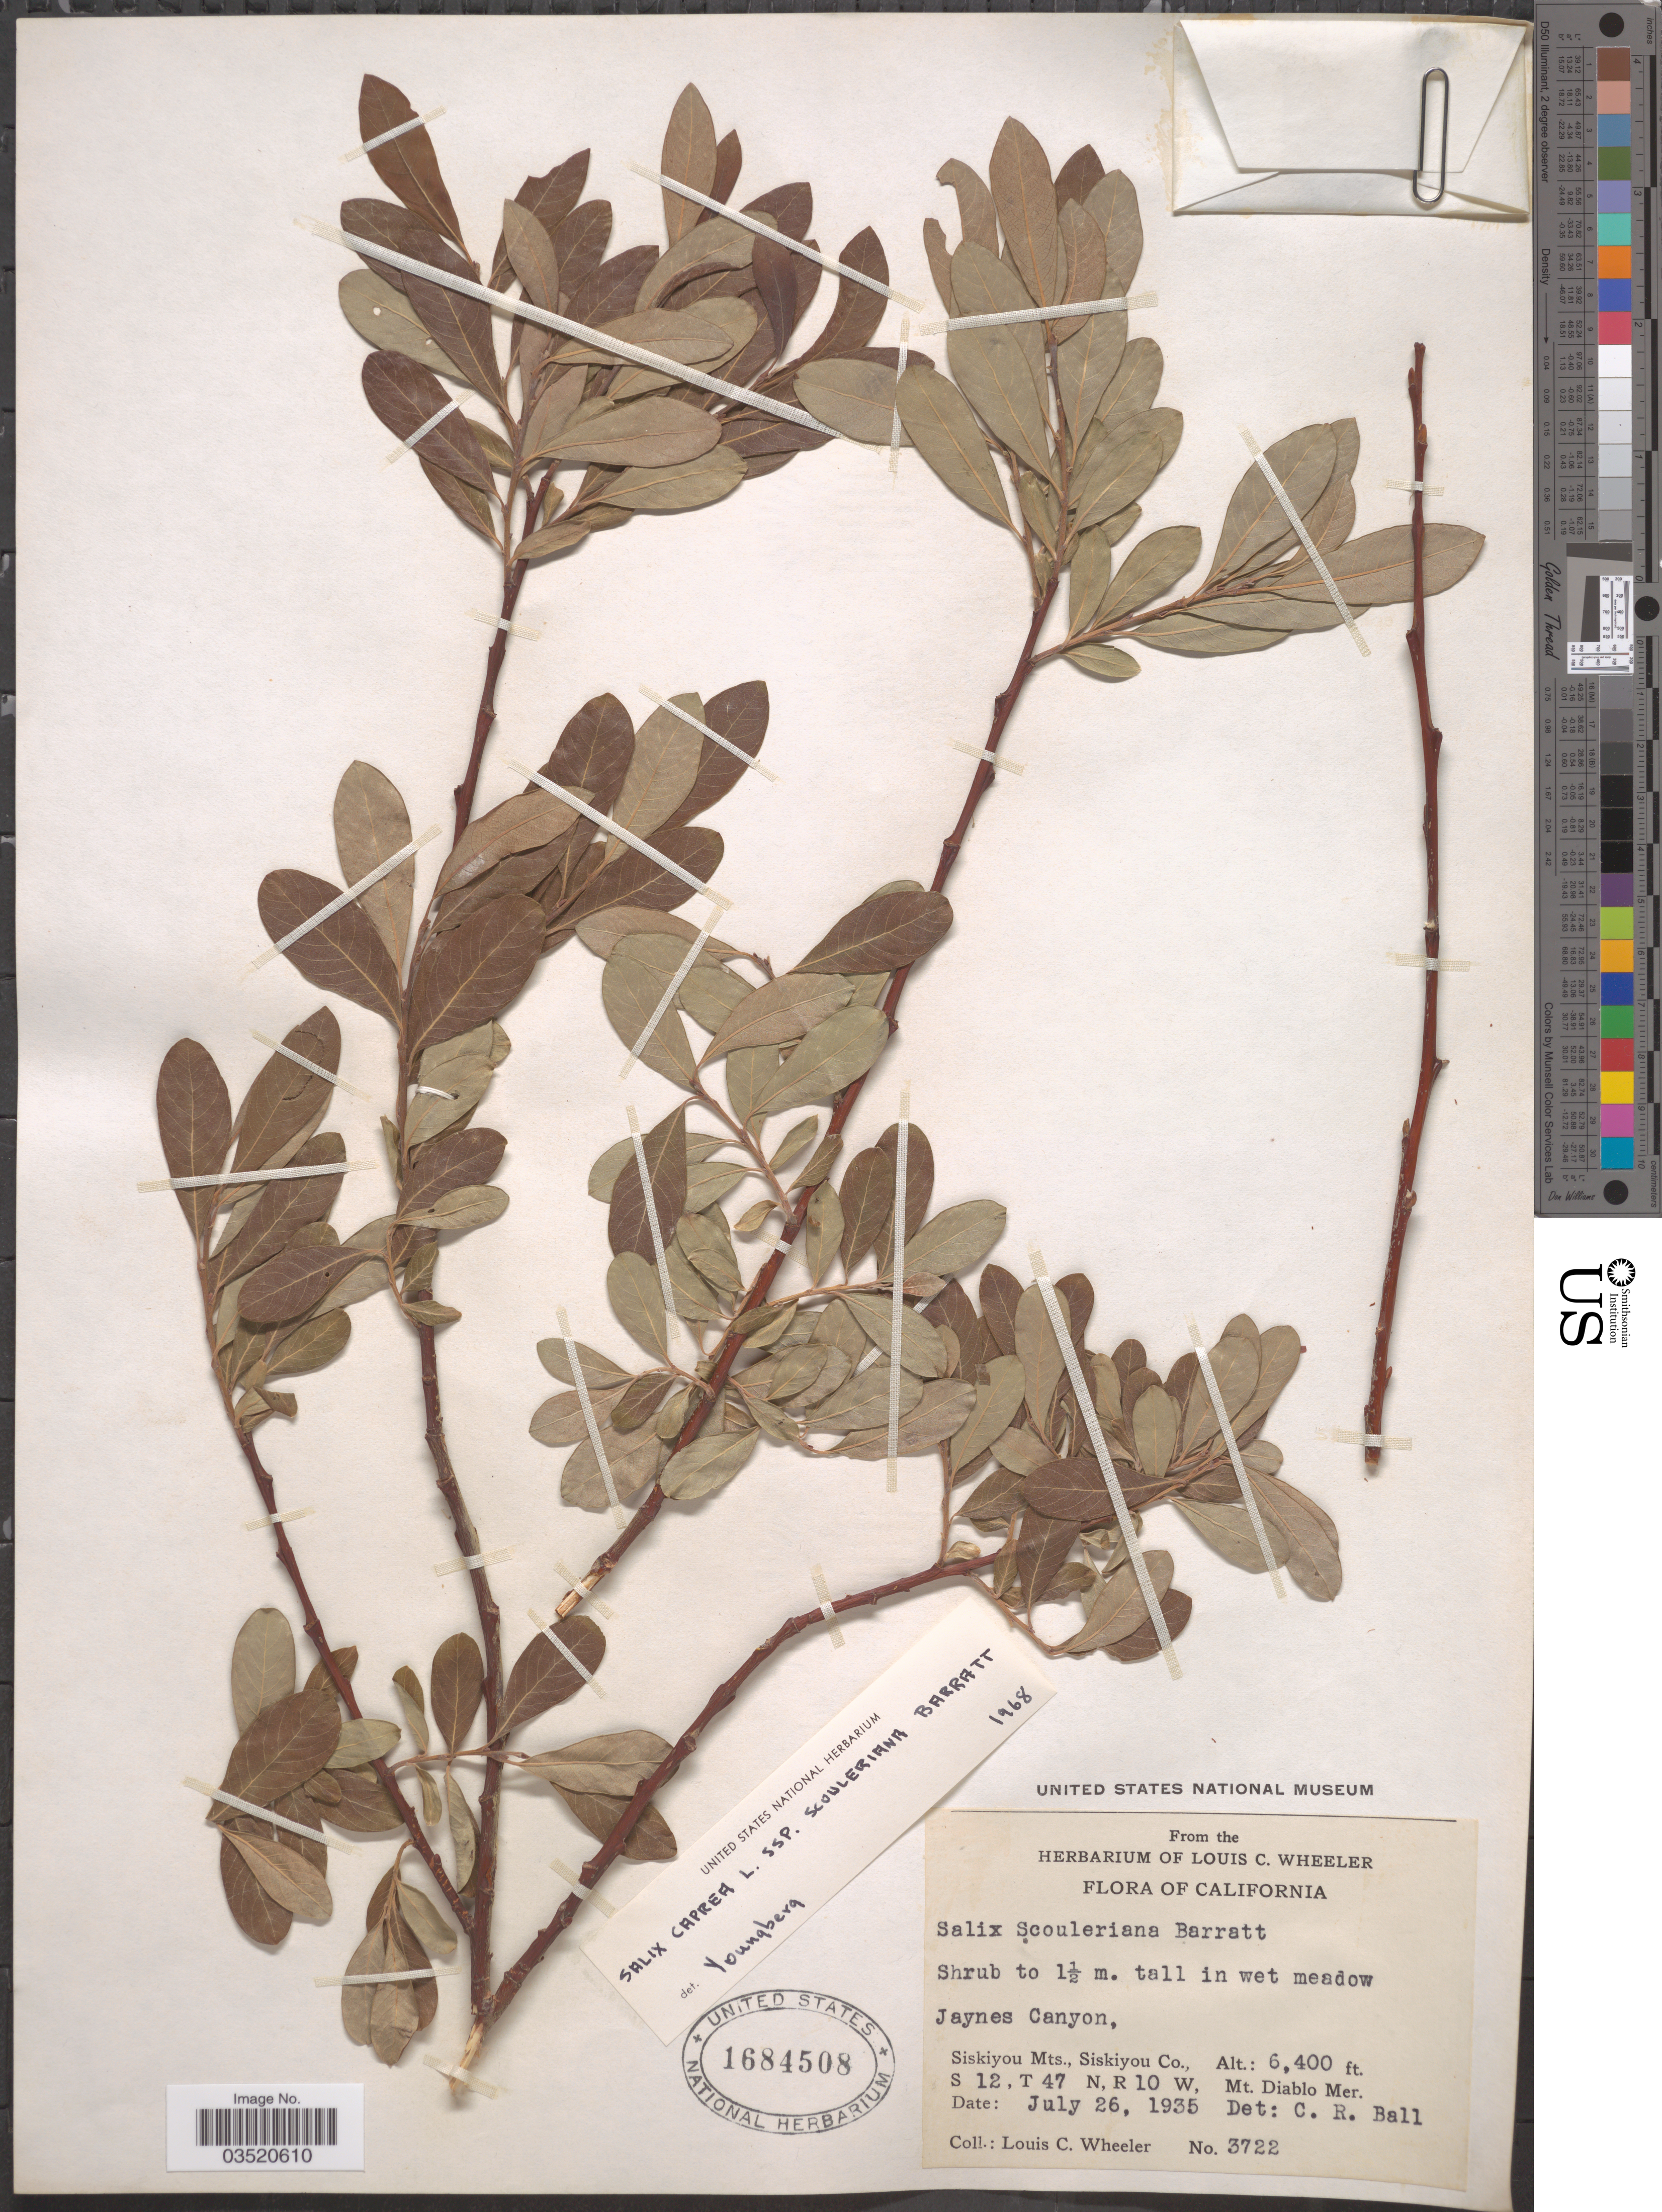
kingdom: Plantae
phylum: Tracheophyta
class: Magnoliopsida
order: Malpighiales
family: Salicaceae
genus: Salix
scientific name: Salix scouleriana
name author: Barratt ex Hook.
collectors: L. C. Wheeler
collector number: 3722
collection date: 1935-07-26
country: United States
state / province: California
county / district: Siskiyou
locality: Jaynes Canyon. Siskiyou Mts., Siskiyou Co. S 12, T 47 N, R 10 W, Mt. Diablo Mer.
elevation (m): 1951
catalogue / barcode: US 1684508